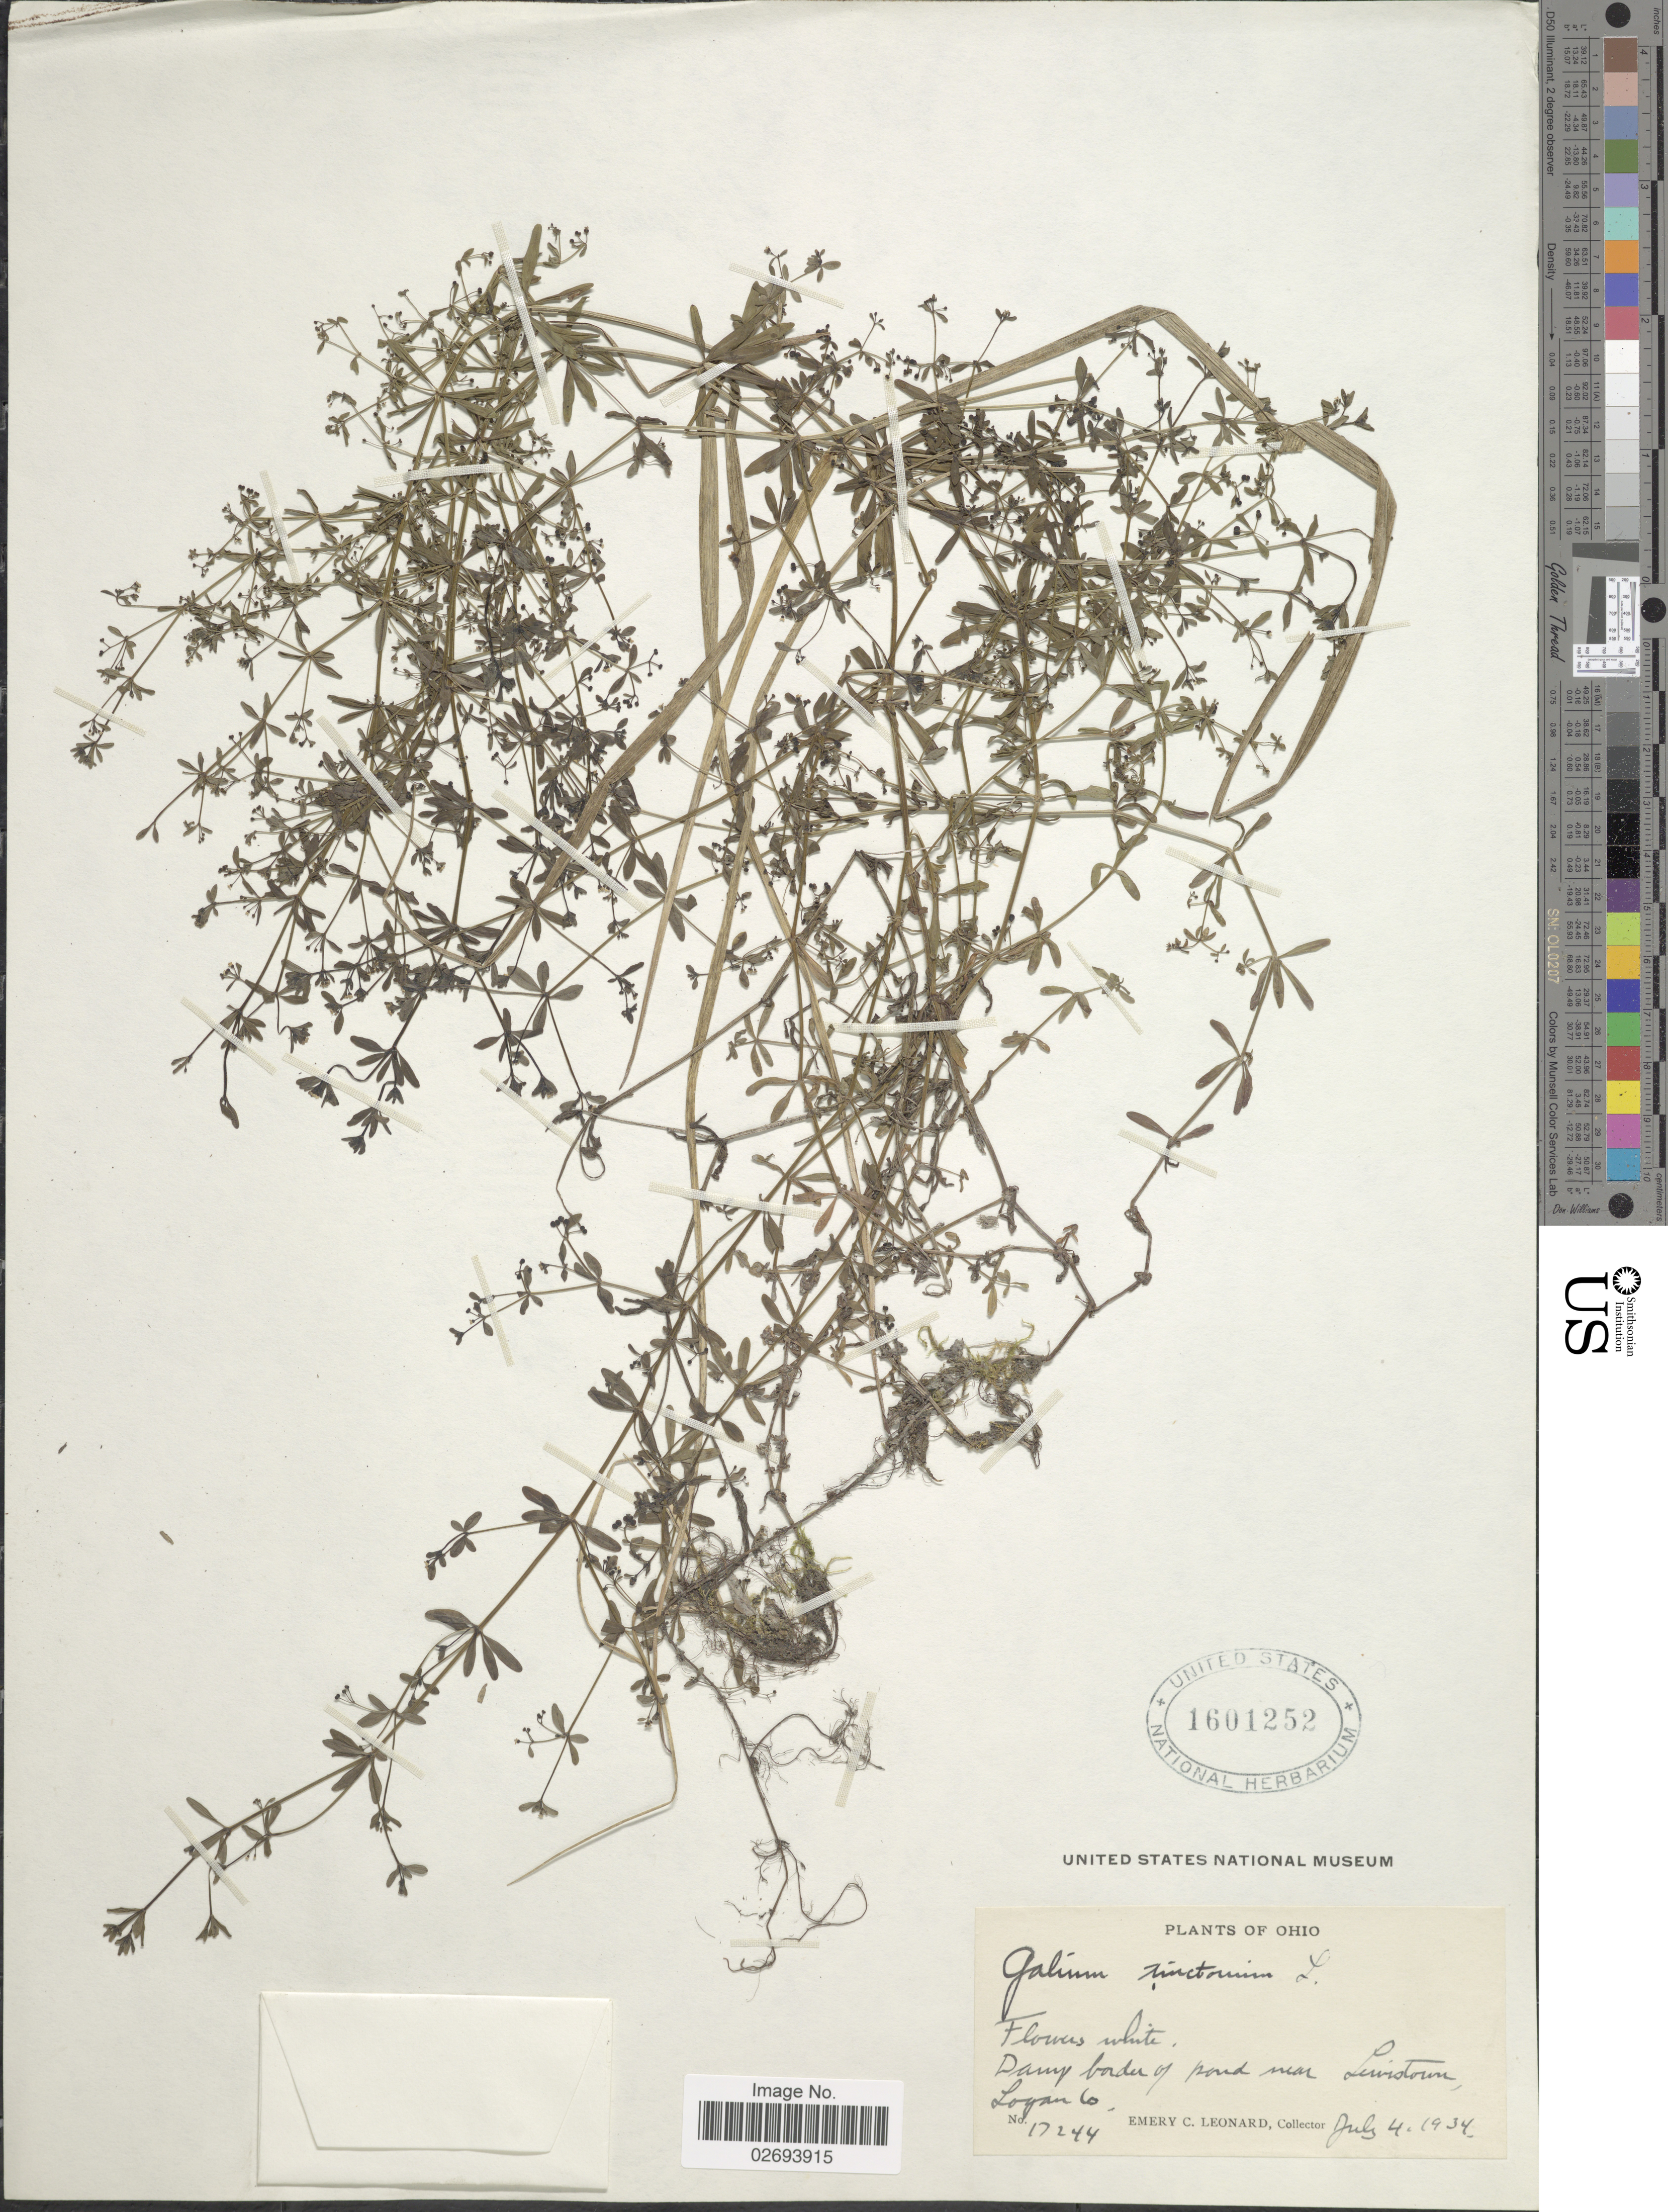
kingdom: Plantae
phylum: Tracheophyta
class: Magnoliopsida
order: Gentianales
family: Rubiaceae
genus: Galium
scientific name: Galium tinctorium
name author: (L.) Scop.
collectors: E. C. Leonard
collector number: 17244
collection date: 1934-07-04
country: United States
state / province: Ohio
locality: Damp border of pond near Lewistown, Logan Co.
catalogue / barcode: US 1601252